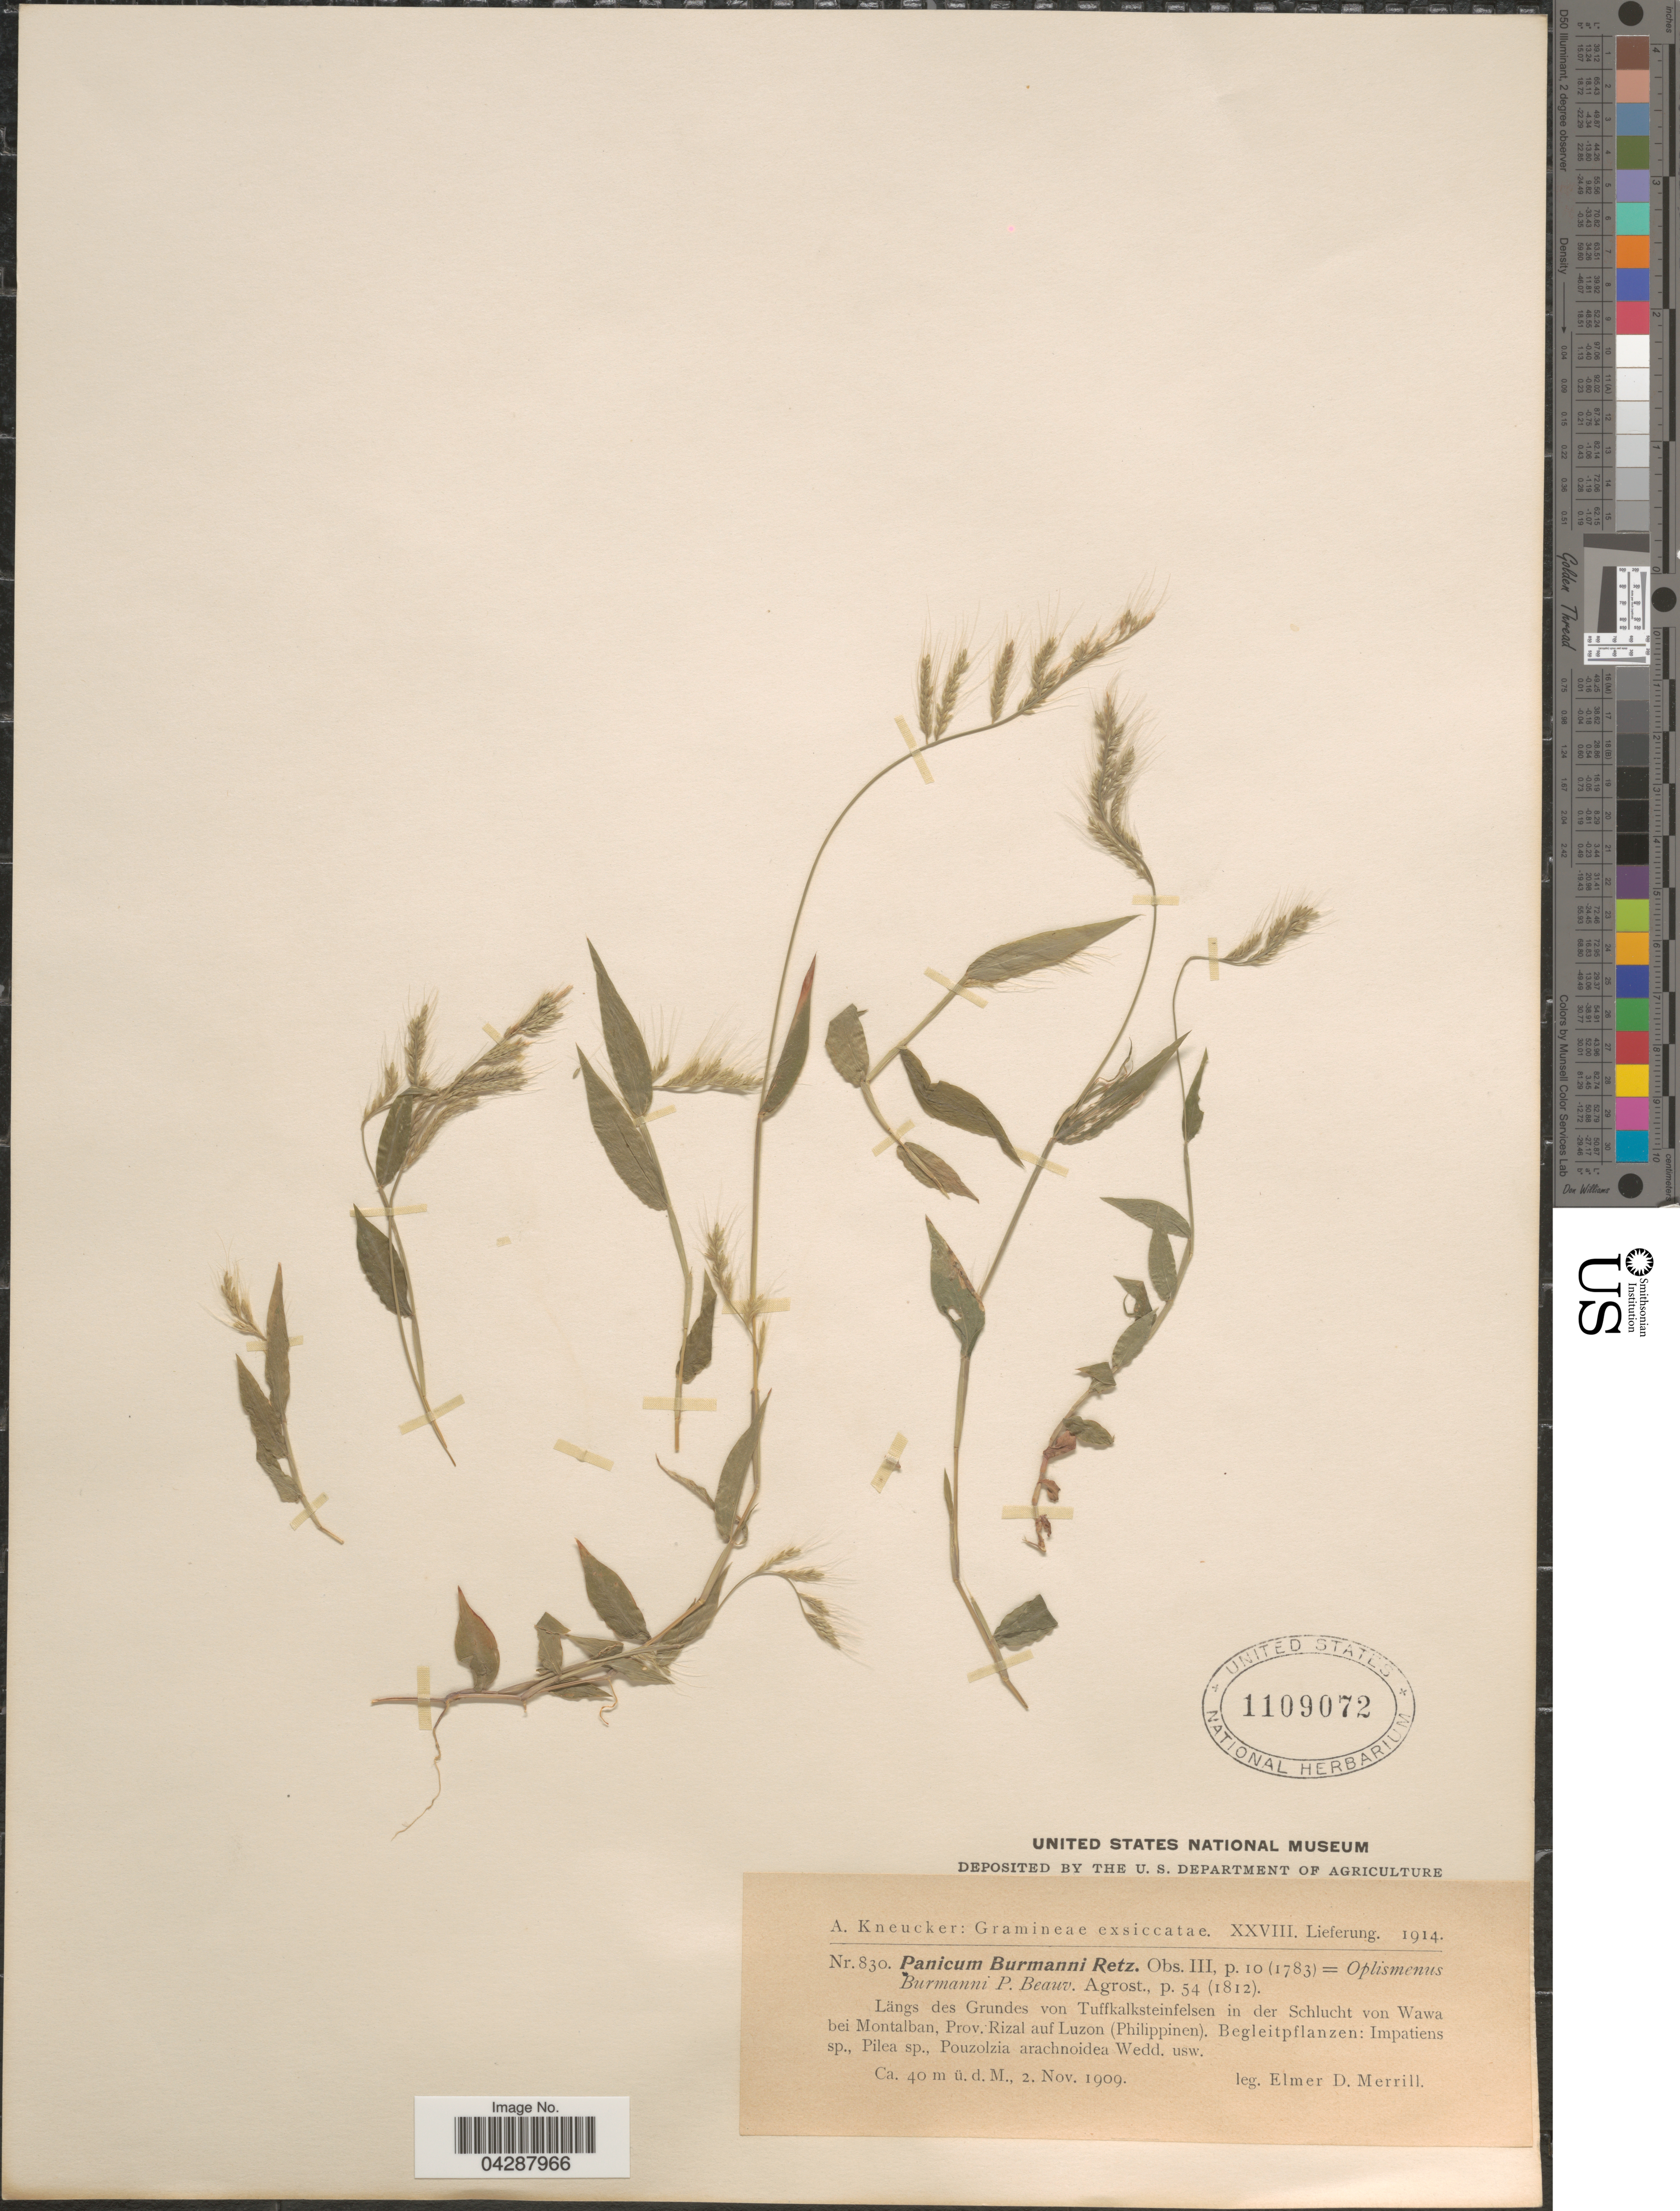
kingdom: Plantae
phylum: Tracheophyta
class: Liliopsida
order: Poales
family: Poaceae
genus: Oplismenus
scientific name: Oplismenus burmannii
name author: (Retz.) P. Beauv.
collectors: E. D. Merrill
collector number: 830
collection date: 1909-11-02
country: Philippines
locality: Längs des Grundes von Tuffalksteinfelsen in der Schlucht von Wawa bei Montalban, Prov. Rizal auf Luzon (Philippinen).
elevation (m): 40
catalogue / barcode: US 1109072